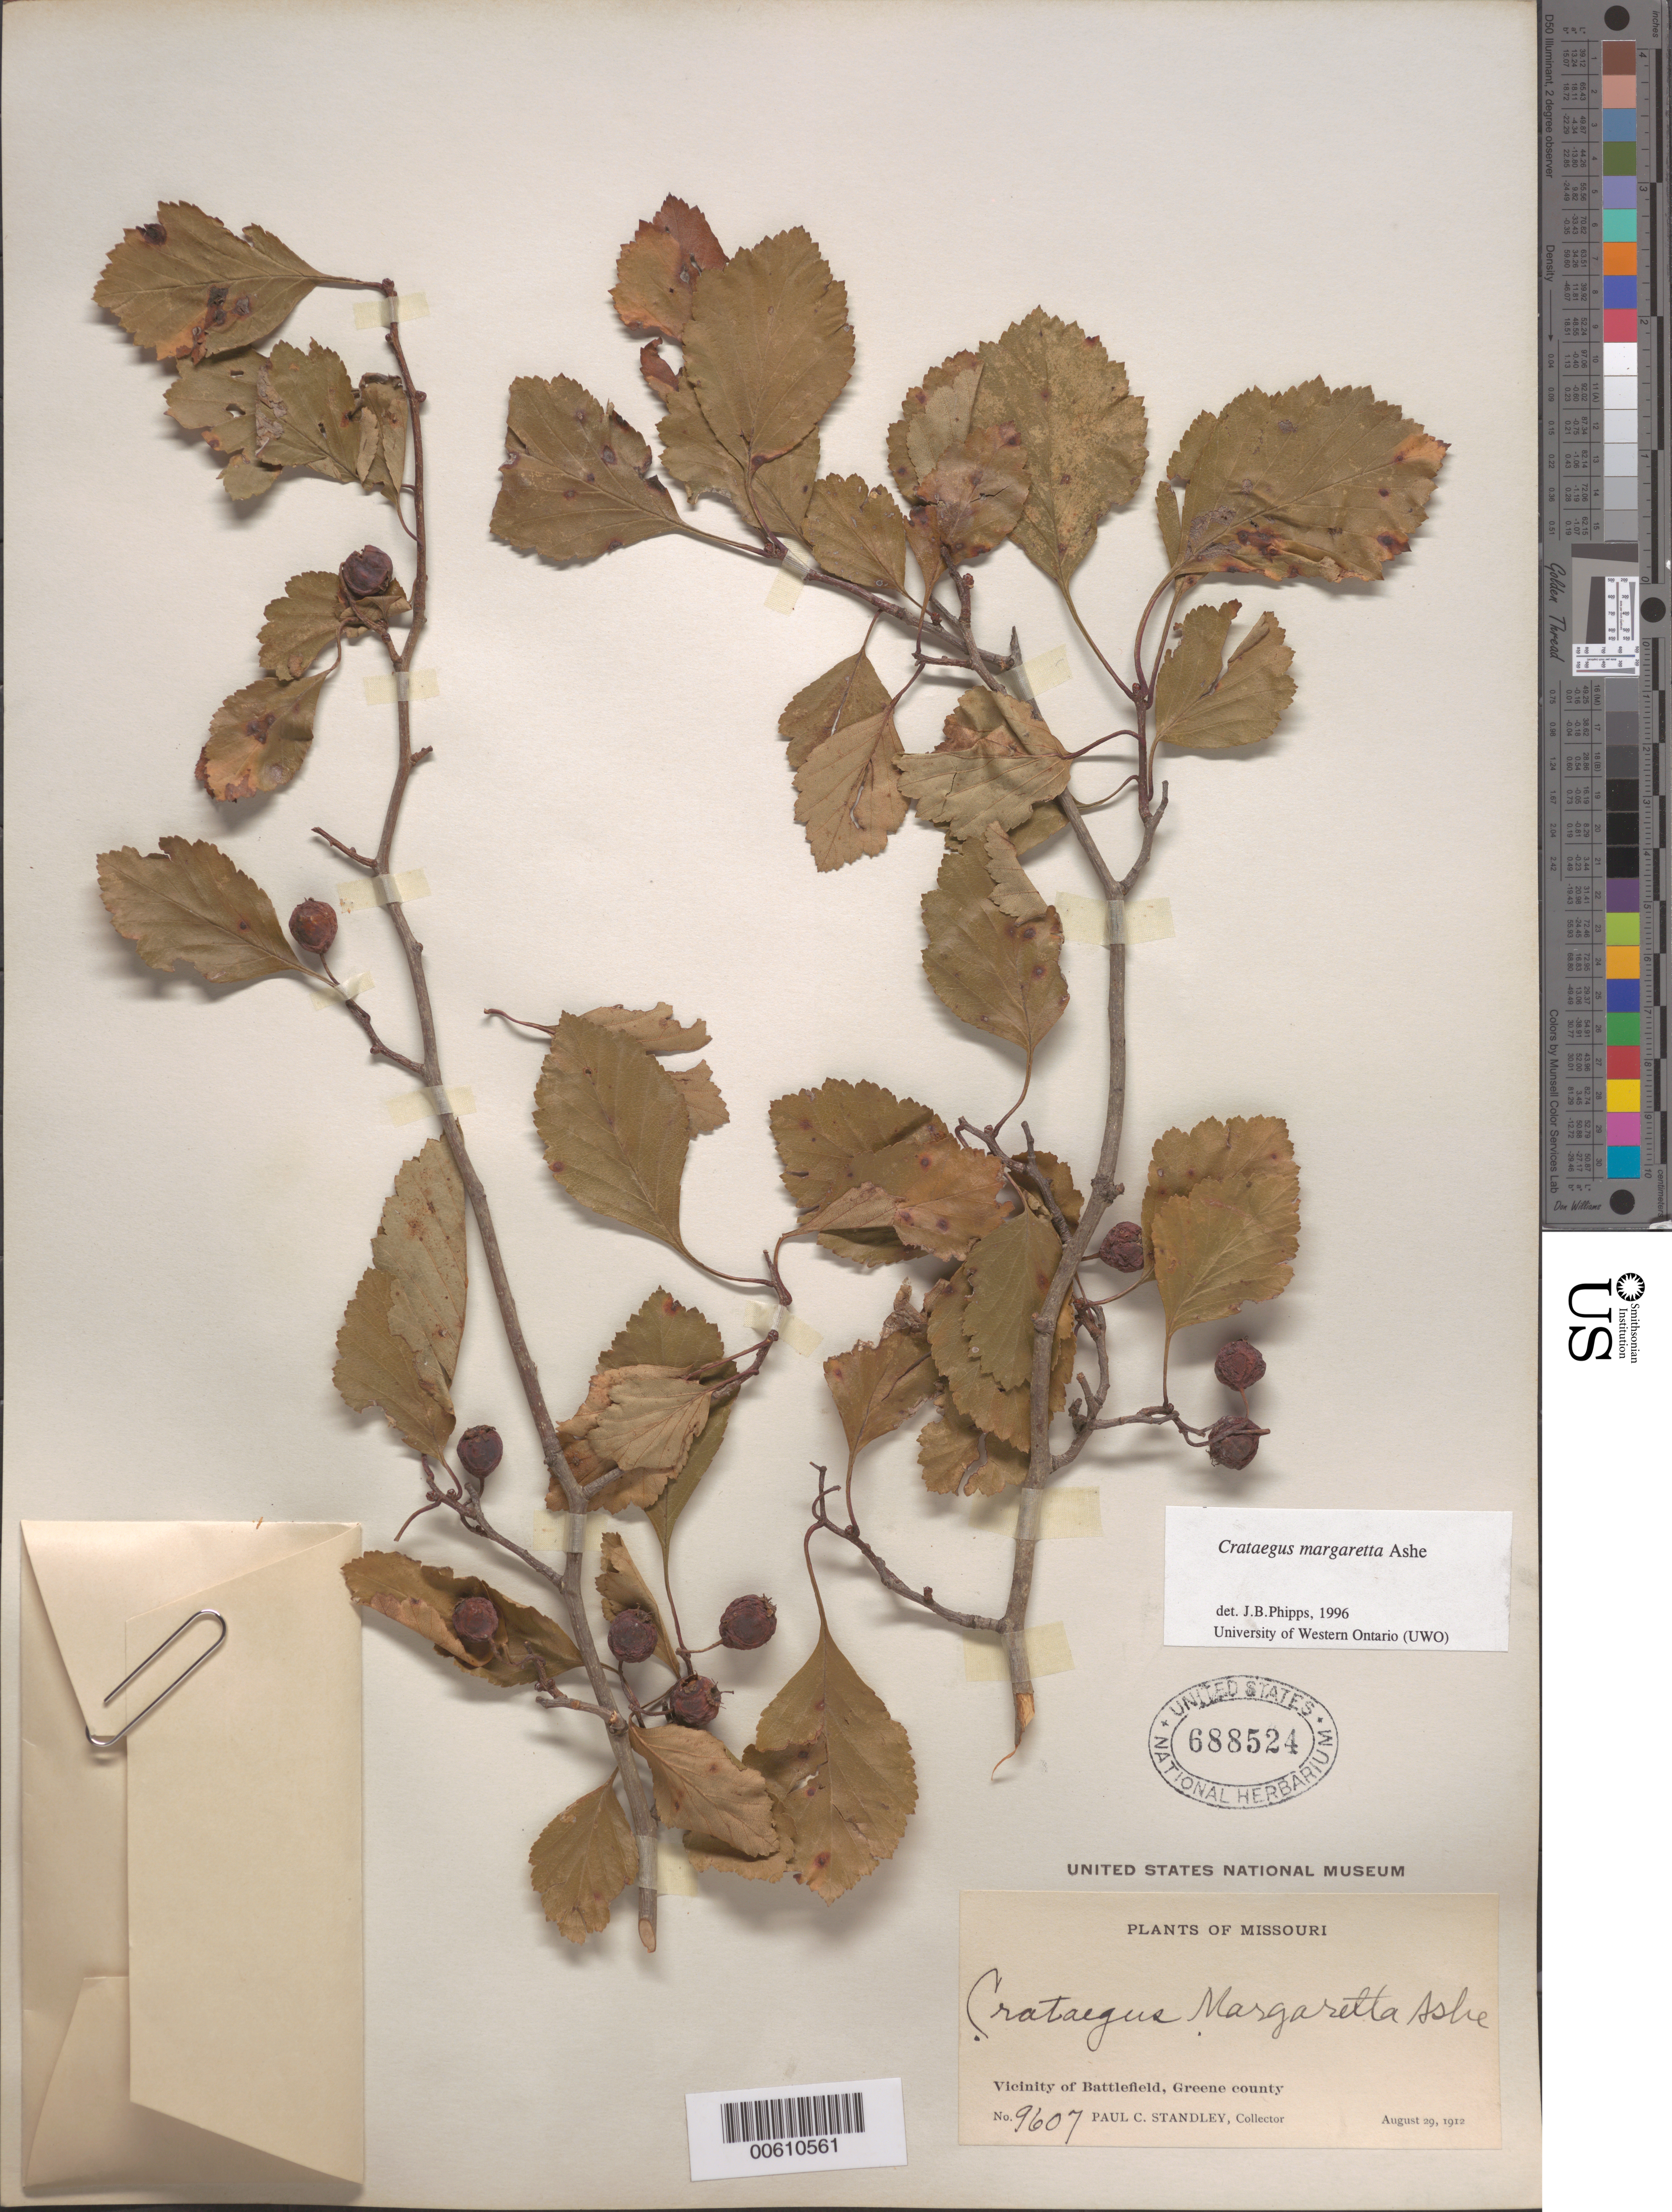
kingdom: Plantae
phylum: Tracheophyta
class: Magnoliopsida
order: Rosales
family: Rosaceae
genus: Crataegus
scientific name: Crataegus margarettae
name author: Ashe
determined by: Phipps, James B., (UWO), University of Western Ontario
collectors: P. C. Standley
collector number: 9607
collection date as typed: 29 Aug 1912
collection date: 1912-08-29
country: United States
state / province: Missouri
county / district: Greene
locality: Vicinity of Battlefield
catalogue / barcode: US 688524